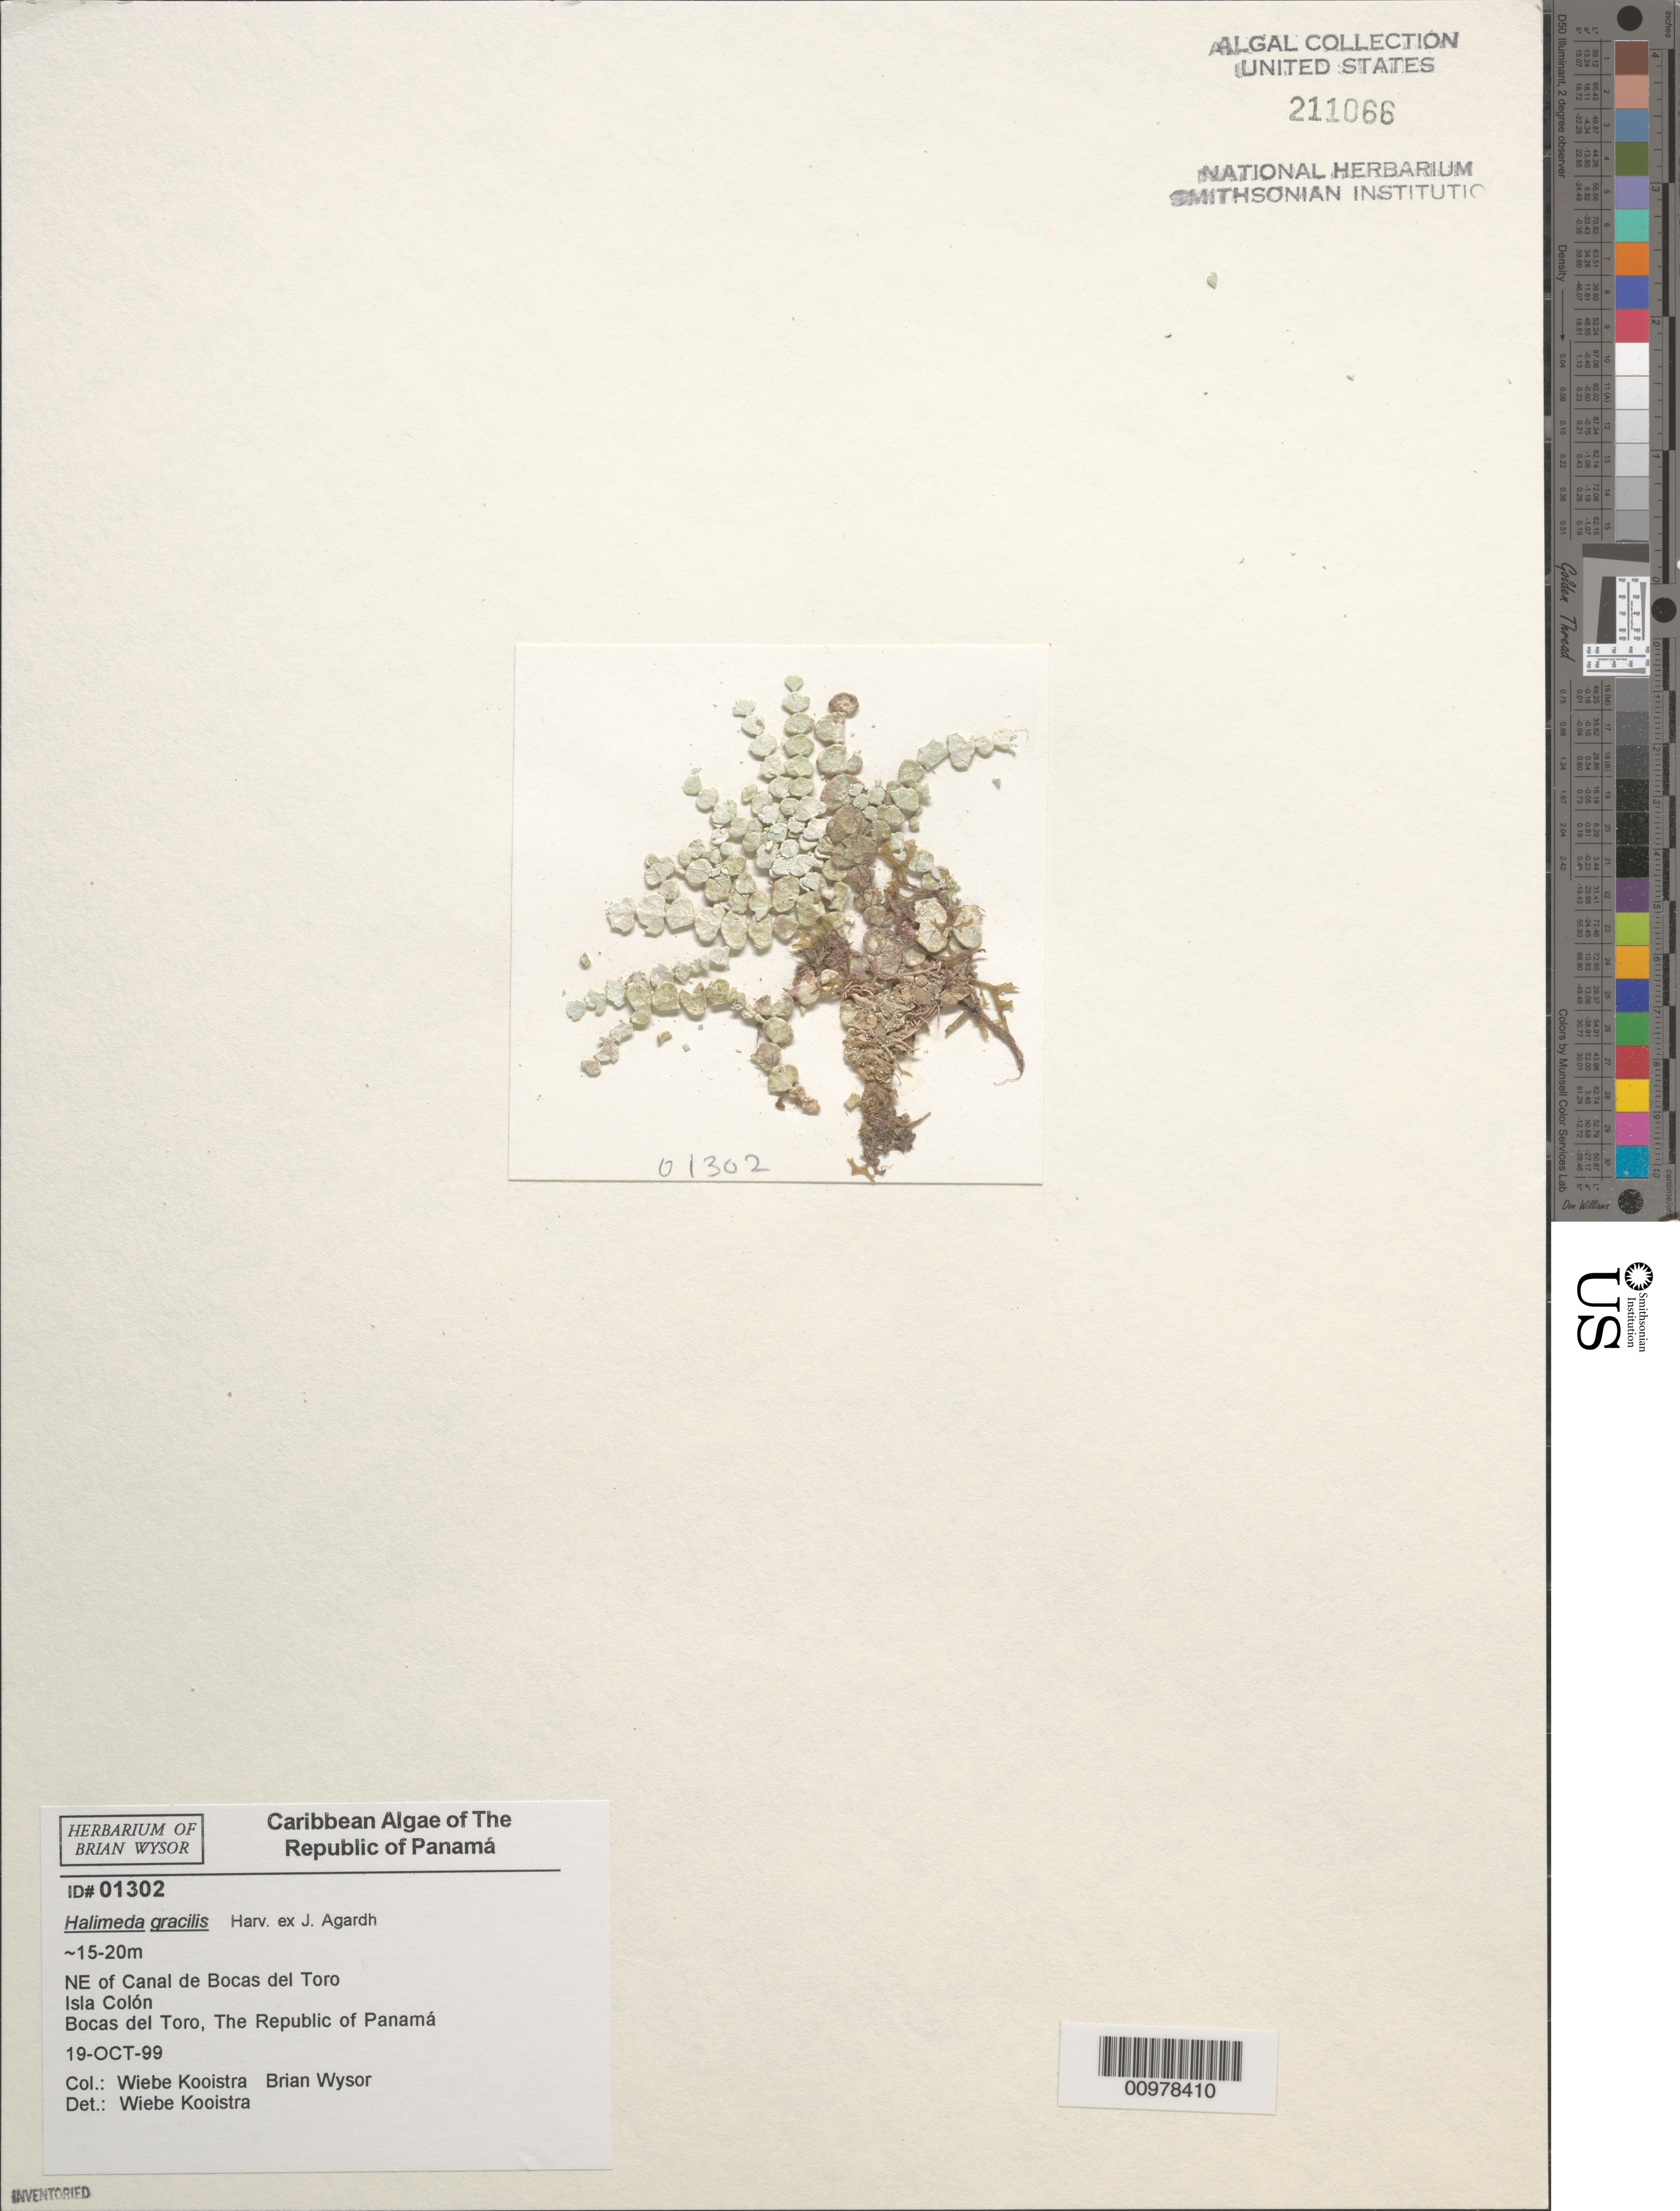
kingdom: Plantae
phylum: Chlorophyta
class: Ulvophyceae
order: Bryopsidales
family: Halimedaceae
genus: Halimeda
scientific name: Halimeda gracilis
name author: Harv. ex J. Agardh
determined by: Kooistra, Wiebe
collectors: B. Wysor & W. Kooistra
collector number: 01302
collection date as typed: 19 Oct 1999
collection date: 1999-10-19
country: Panama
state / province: Bocas del Toro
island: Colón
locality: Northeast of Canal de Bocas del Toro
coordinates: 9 24' 45" N, 82 12' 30" W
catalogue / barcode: US 211066